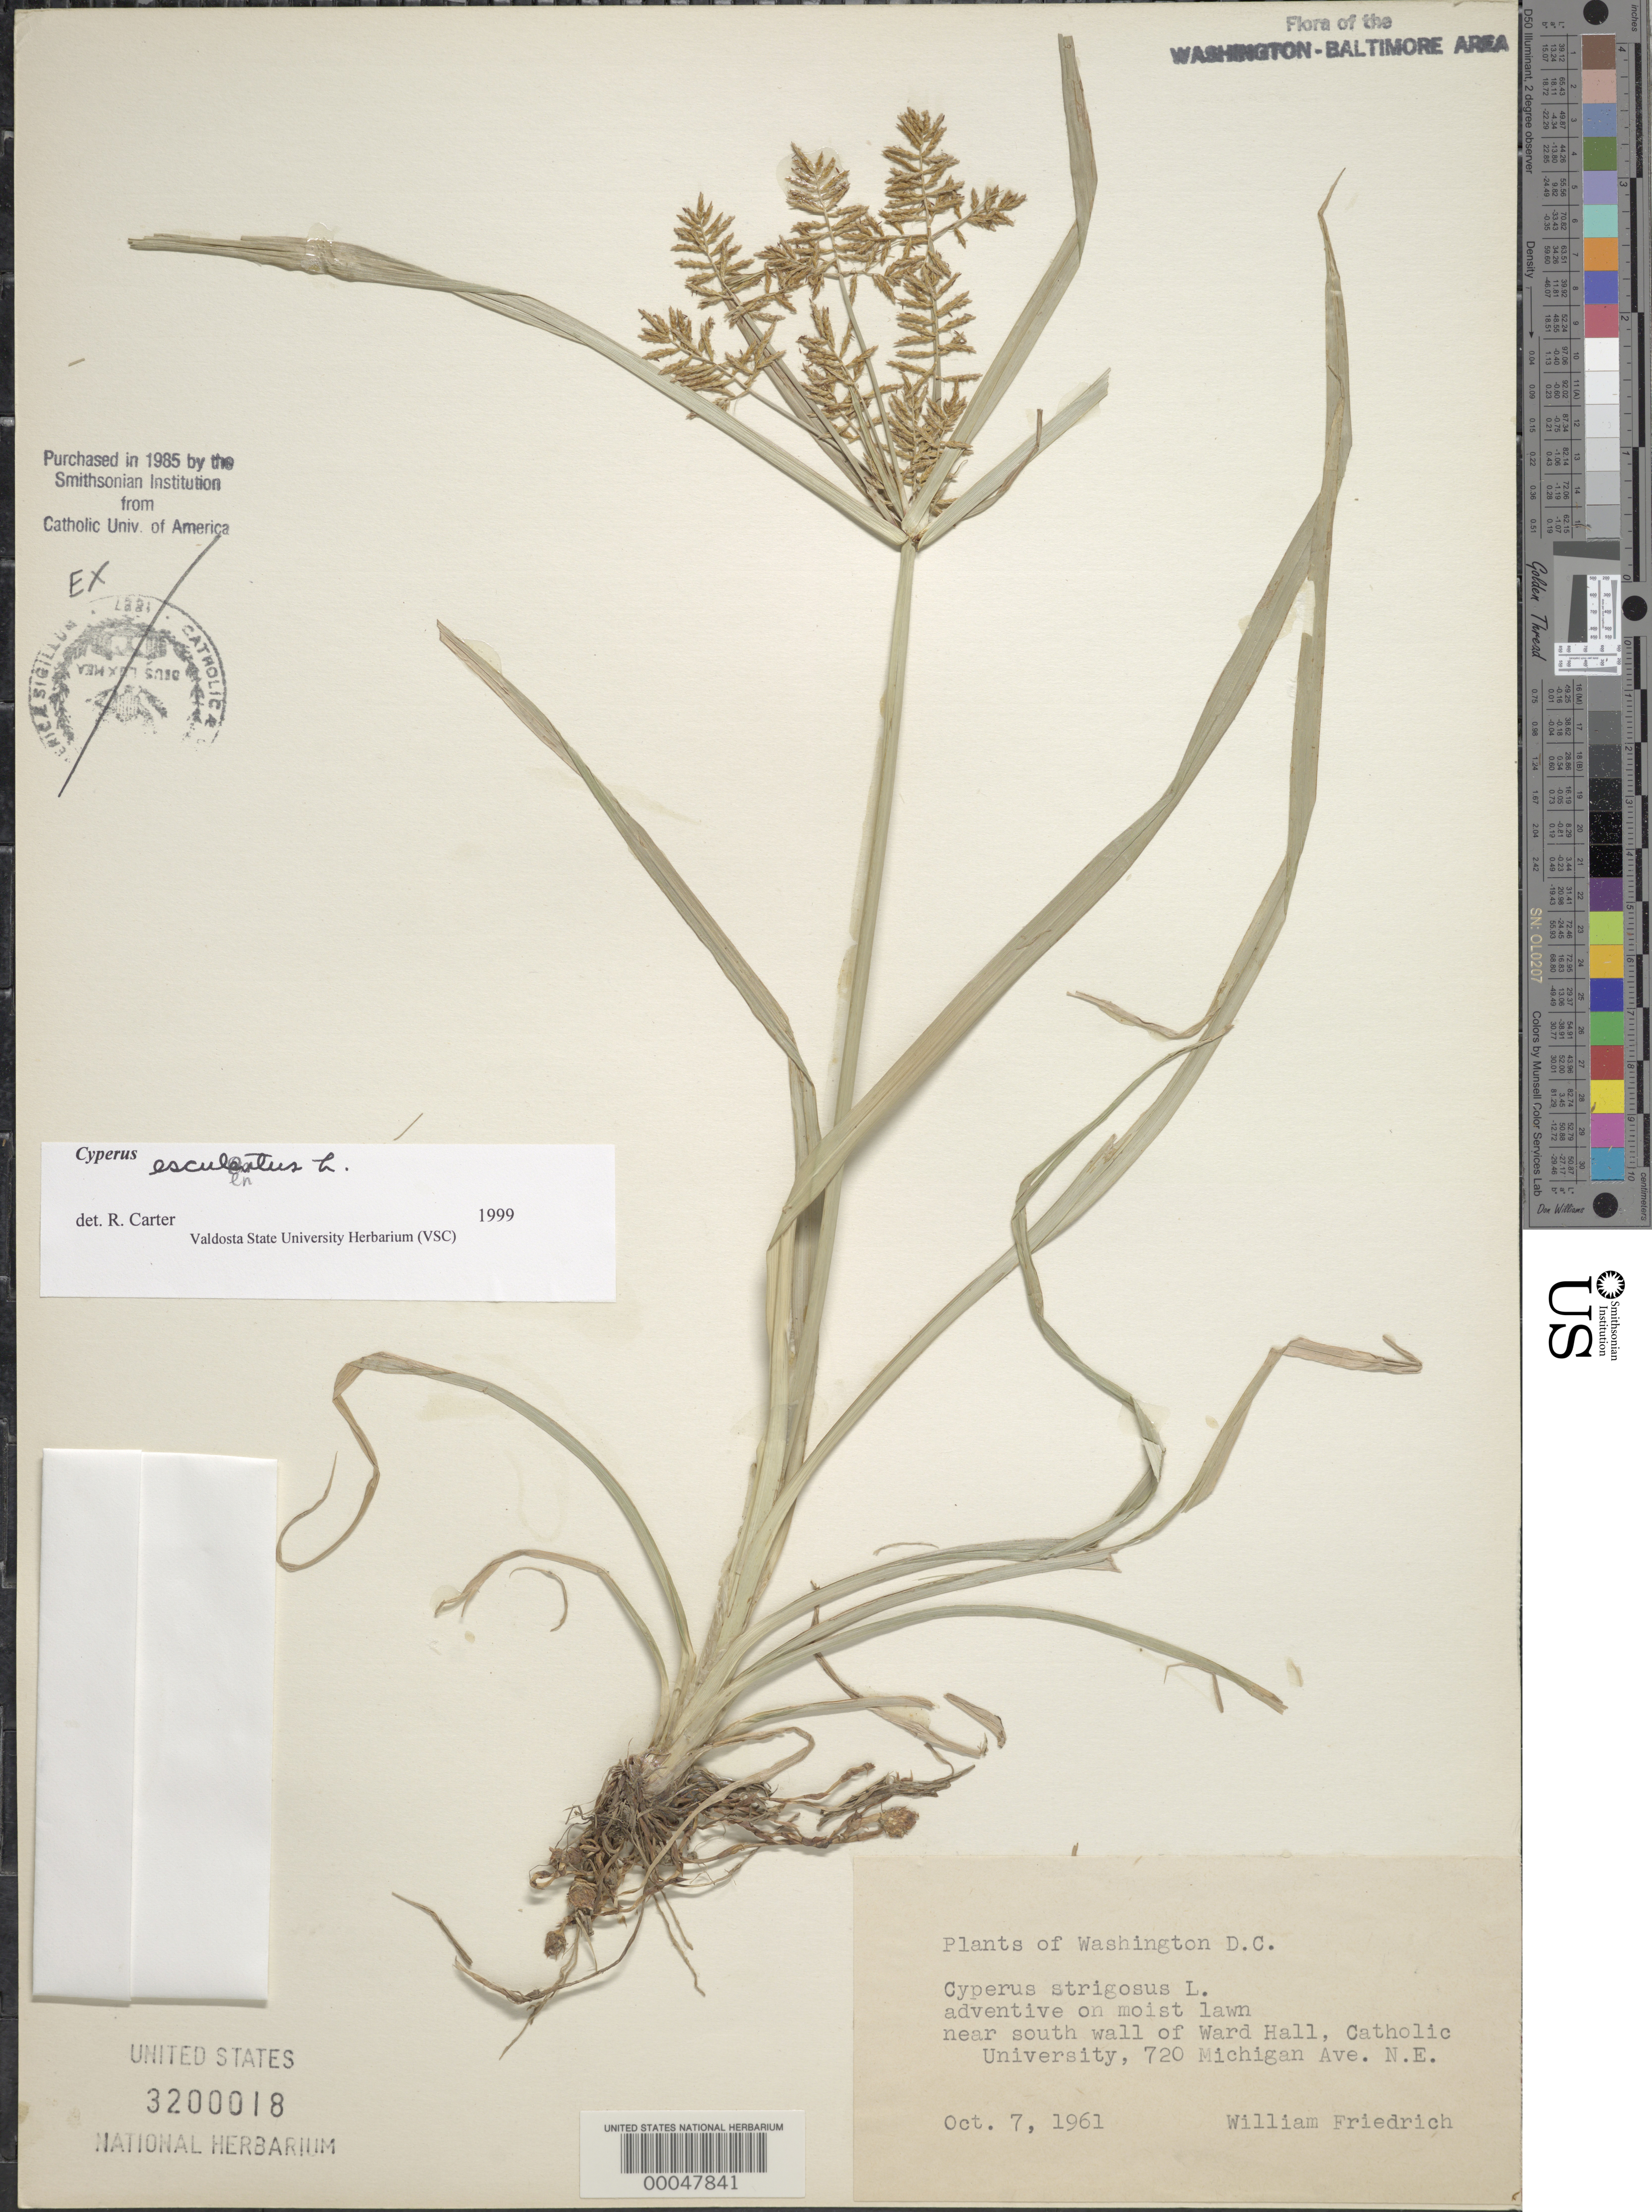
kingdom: Plantae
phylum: Tracheophyta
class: Liliopsida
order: Poales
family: Cyperaceae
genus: Cyperus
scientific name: Cyperus esculentus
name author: L.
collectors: W. Friedrich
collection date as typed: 07 Oct 1961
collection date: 1961-10-07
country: United States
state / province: District of Columbia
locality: Catholic University, Ward Hall, 720 Michigan Ave, NE Rock Creek Park & vicinity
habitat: On moist lawn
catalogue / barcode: US 3200018